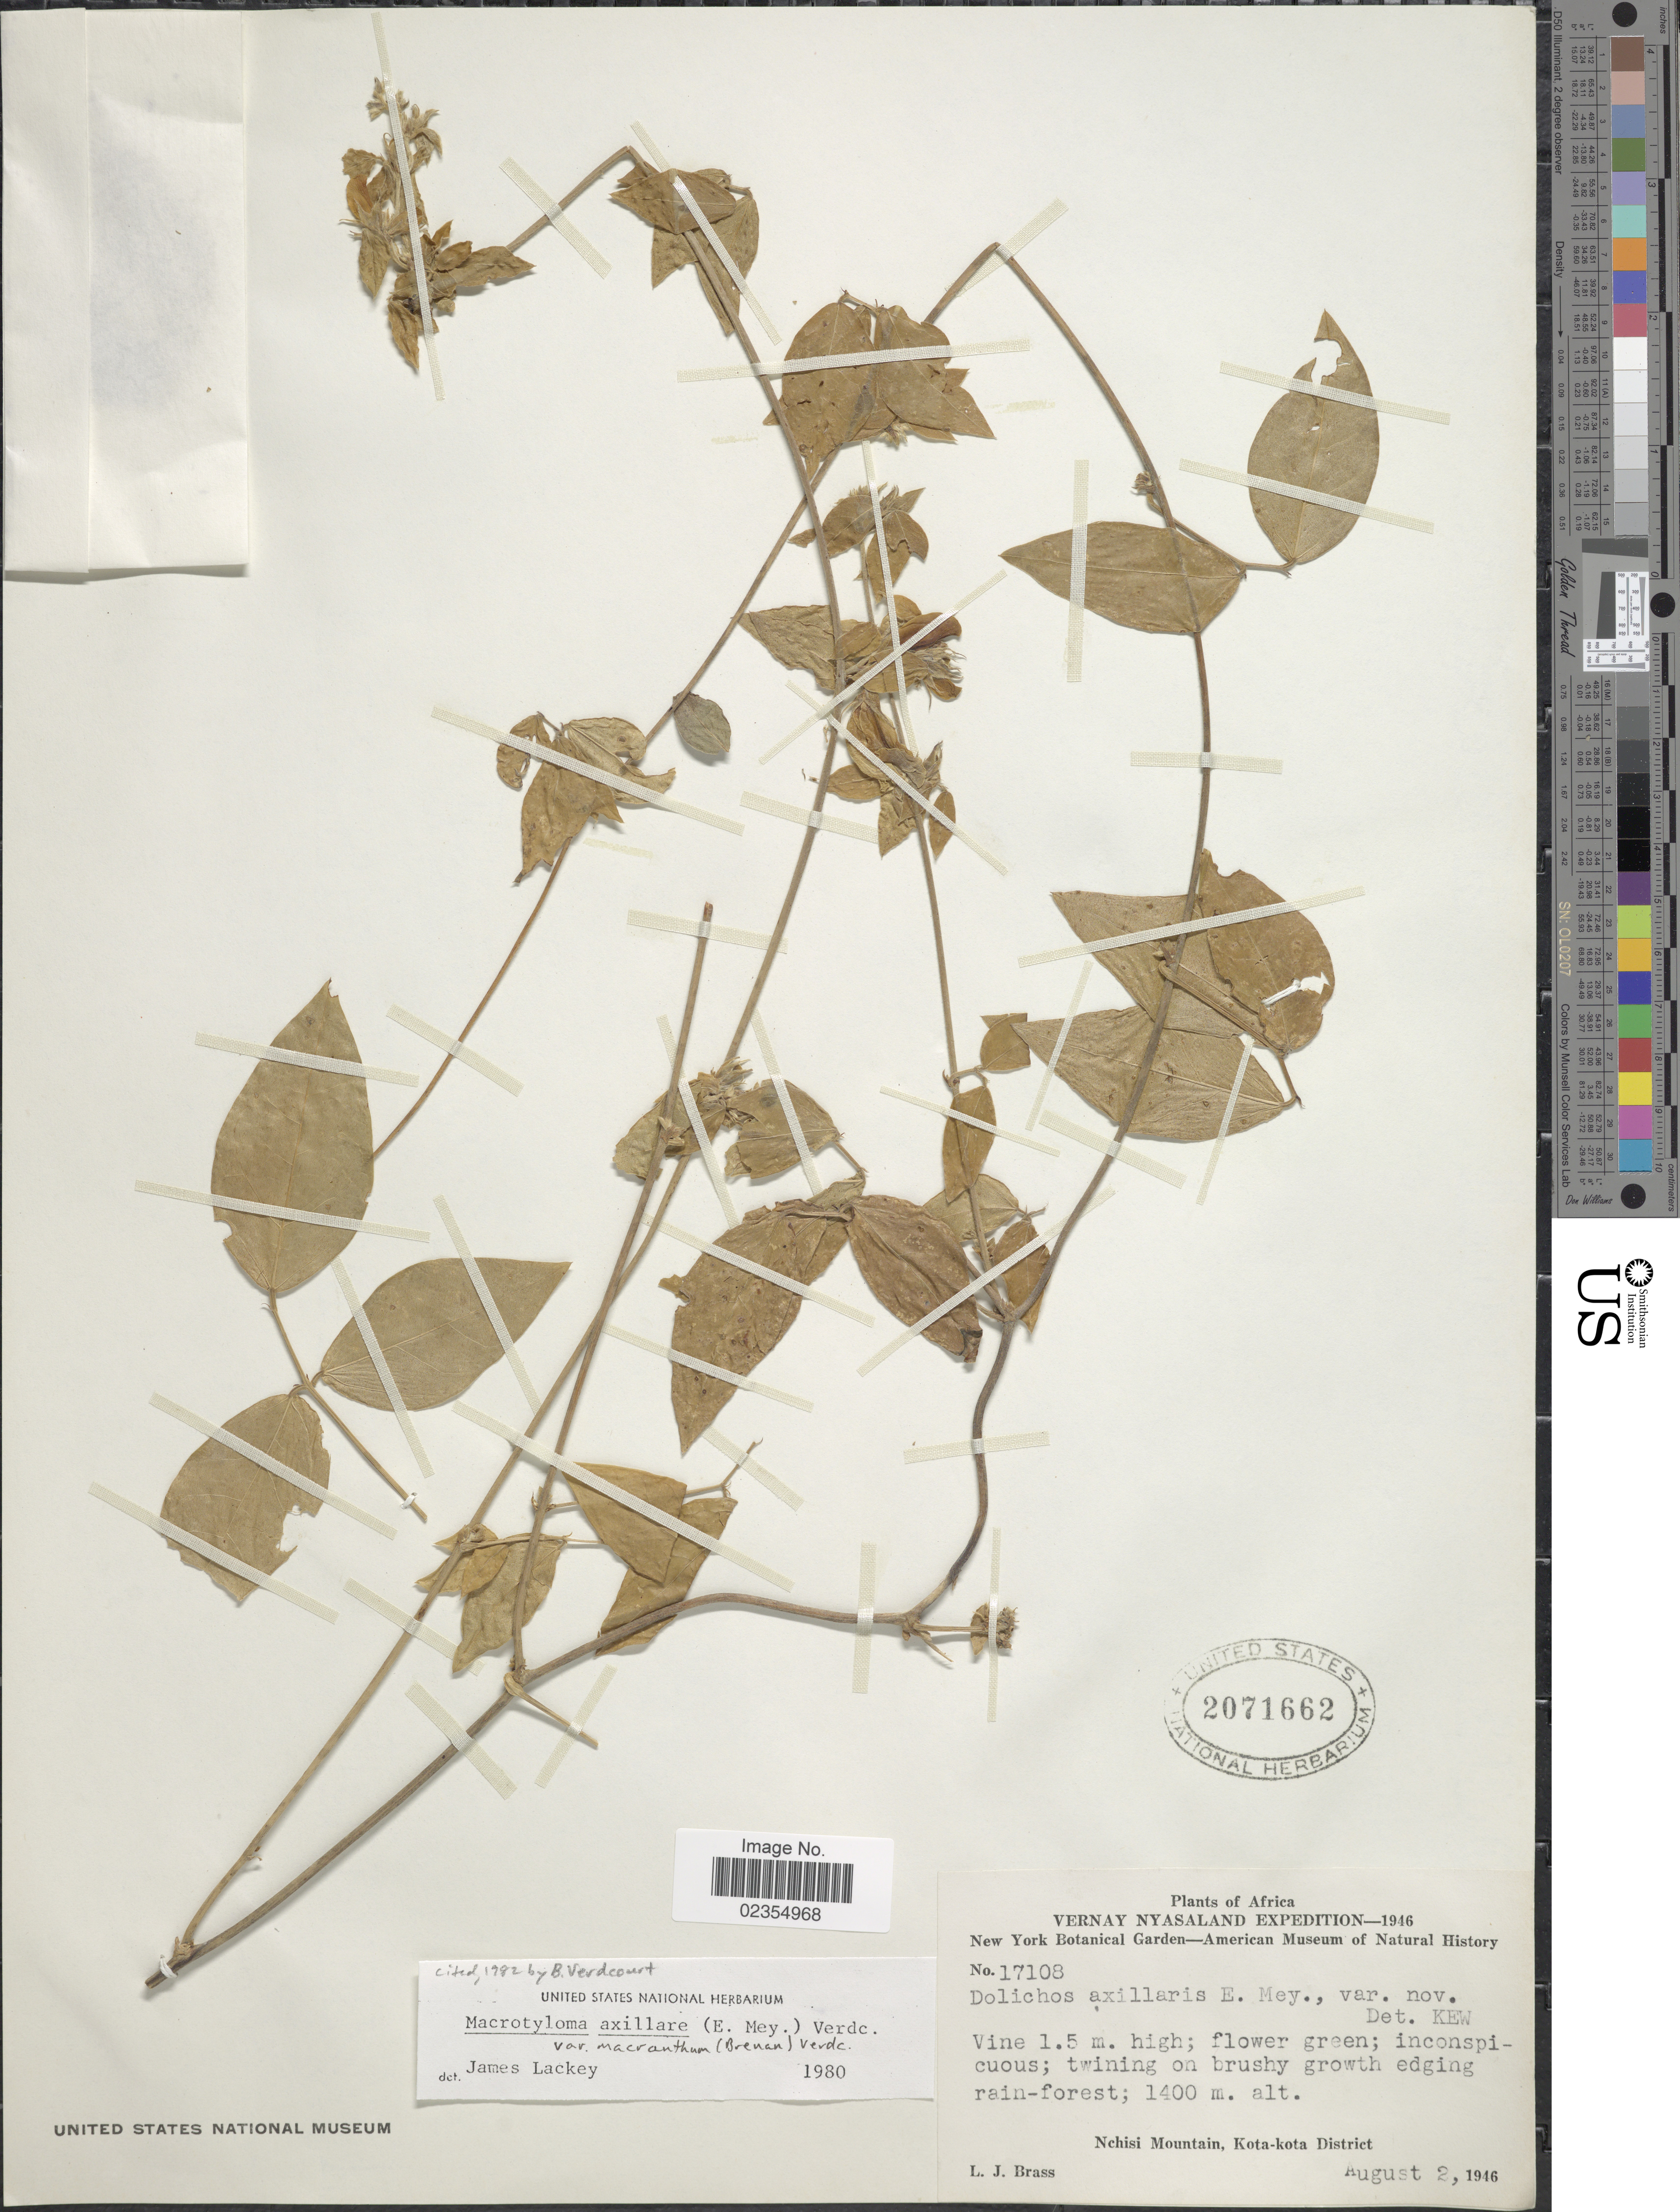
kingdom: Plantae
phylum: Tracheophyta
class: Magnoliopsida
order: Fabales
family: Fabaceae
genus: Macrotyloma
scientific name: Macrotyloma axillare var. macranthum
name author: (Brenan) Verdc.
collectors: L. J. Brass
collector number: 17108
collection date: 1946-08-02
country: Malawi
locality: Vernay Nyasaland. Nchisi Mountain Kota-Kota District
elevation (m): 1400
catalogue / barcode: US 2071662